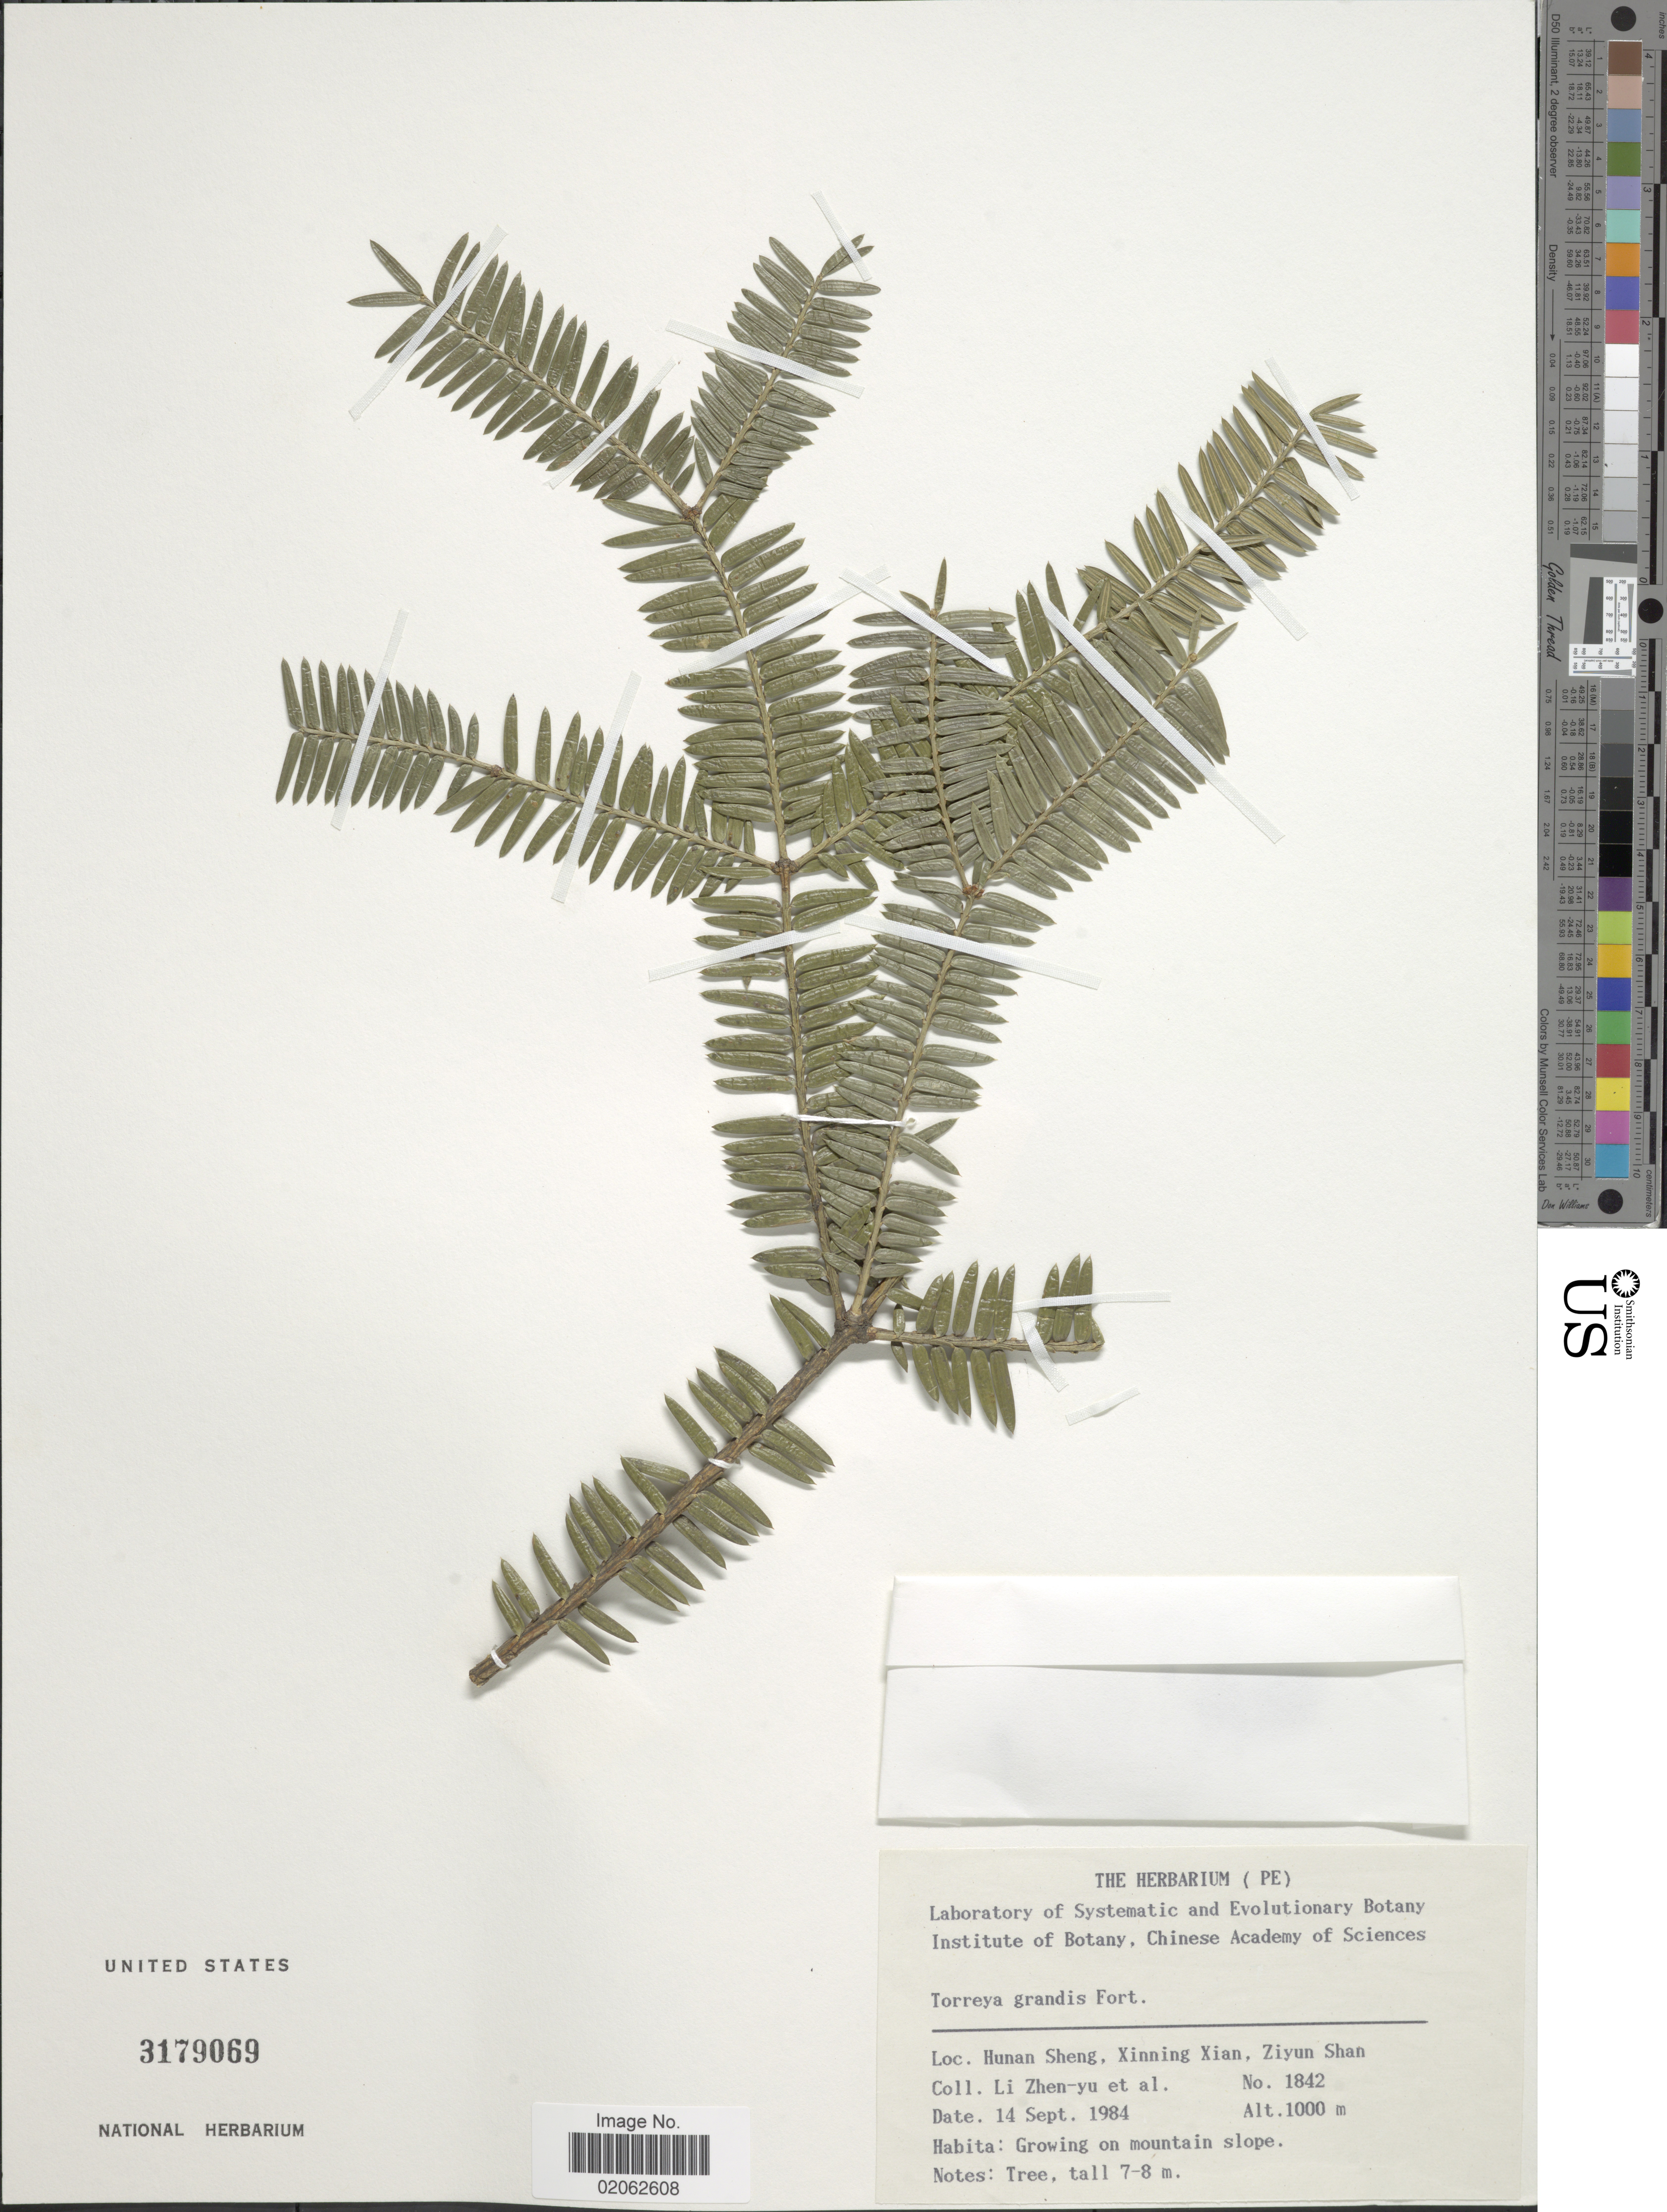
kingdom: Plantae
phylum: Tracheophyta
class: Pinopsida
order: Pinales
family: Taxaceae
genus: Torreya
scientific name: Torreya grandis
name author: Fortune ex Lindl.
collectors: Z. Y. Li & et al.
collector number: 1842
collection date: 1984-09-14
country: China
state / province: Hunan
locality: Hunan Sheng, Xinning Xian, Ziyun Shan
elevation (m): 1000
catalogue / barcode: US 3179069